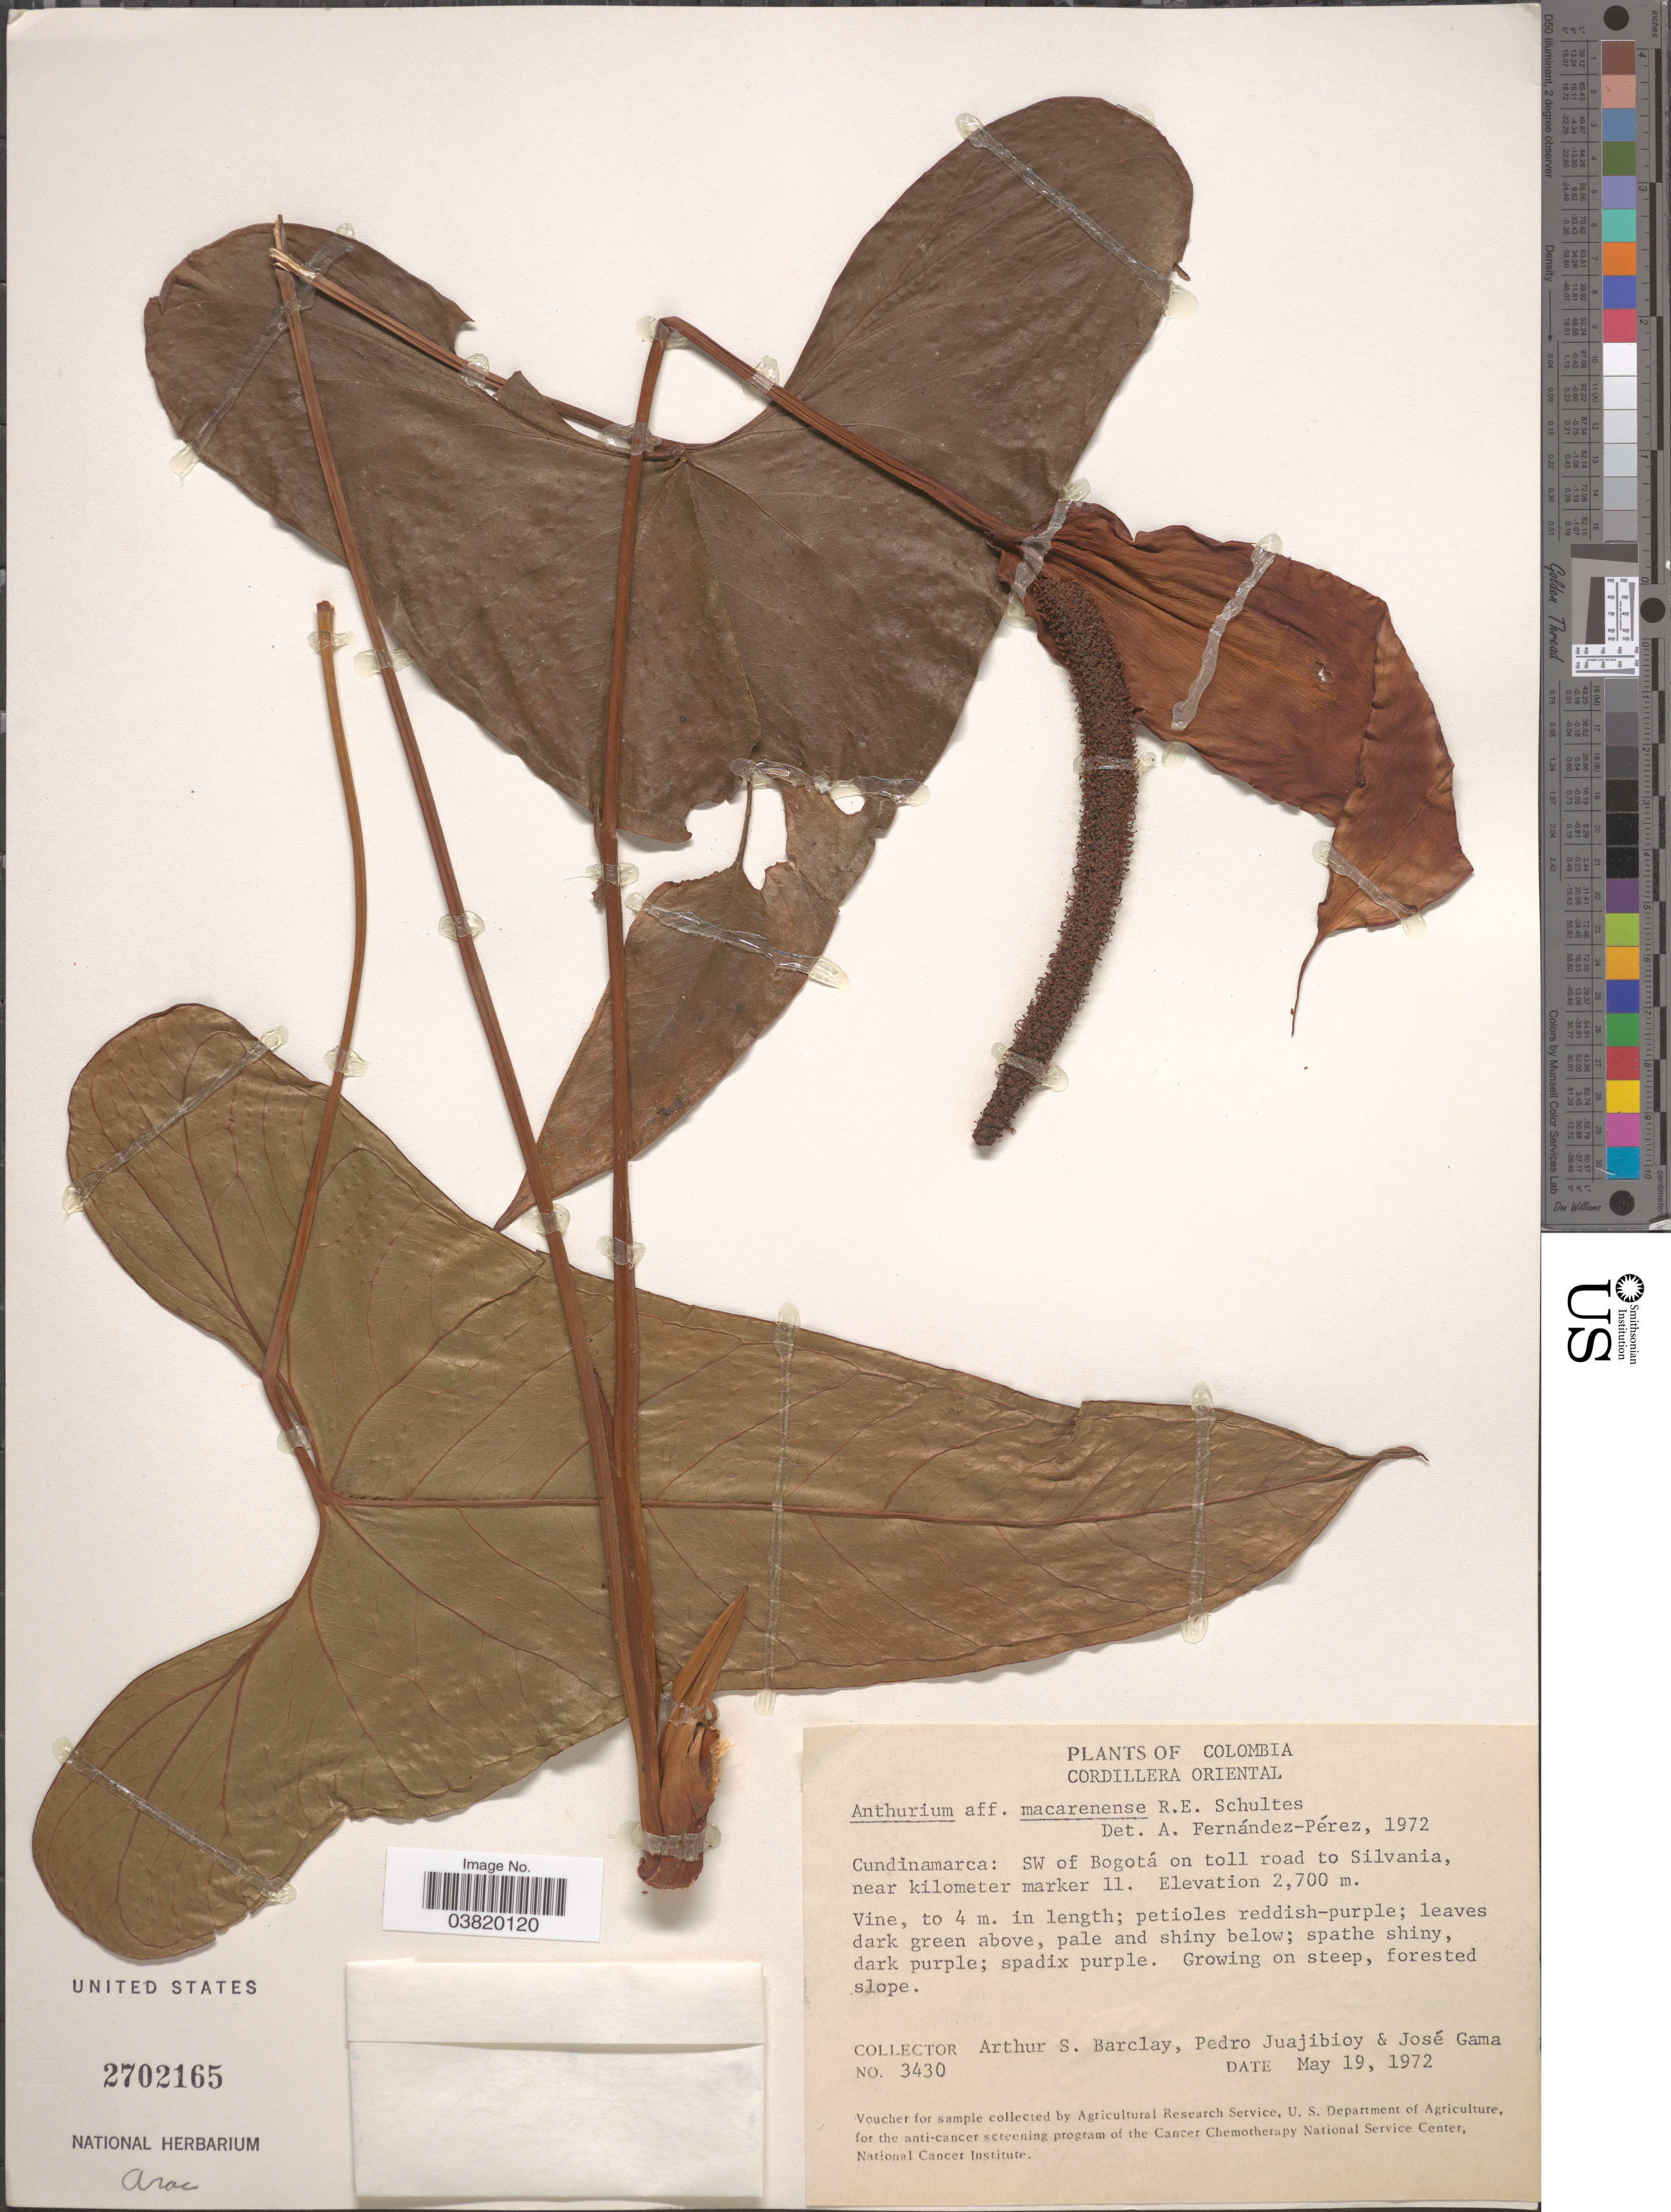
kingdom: Plantae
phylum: Tracheophyta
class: Liliopsida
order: Alismatales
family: Araceae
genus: Anthurium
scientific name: Anthurium macarenense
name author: R.E. Schult. & Idrobo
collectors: A. S. Barclay, P. Juajibioy & J. Gama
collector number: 3430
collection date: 1972-05-19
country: Colombia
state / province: Cundinamarca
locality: Cordillera Oriental. SW of Bogotá on toll road to Silvania, near kilometer marker 11.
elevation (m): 2700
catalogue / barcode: US 2702165